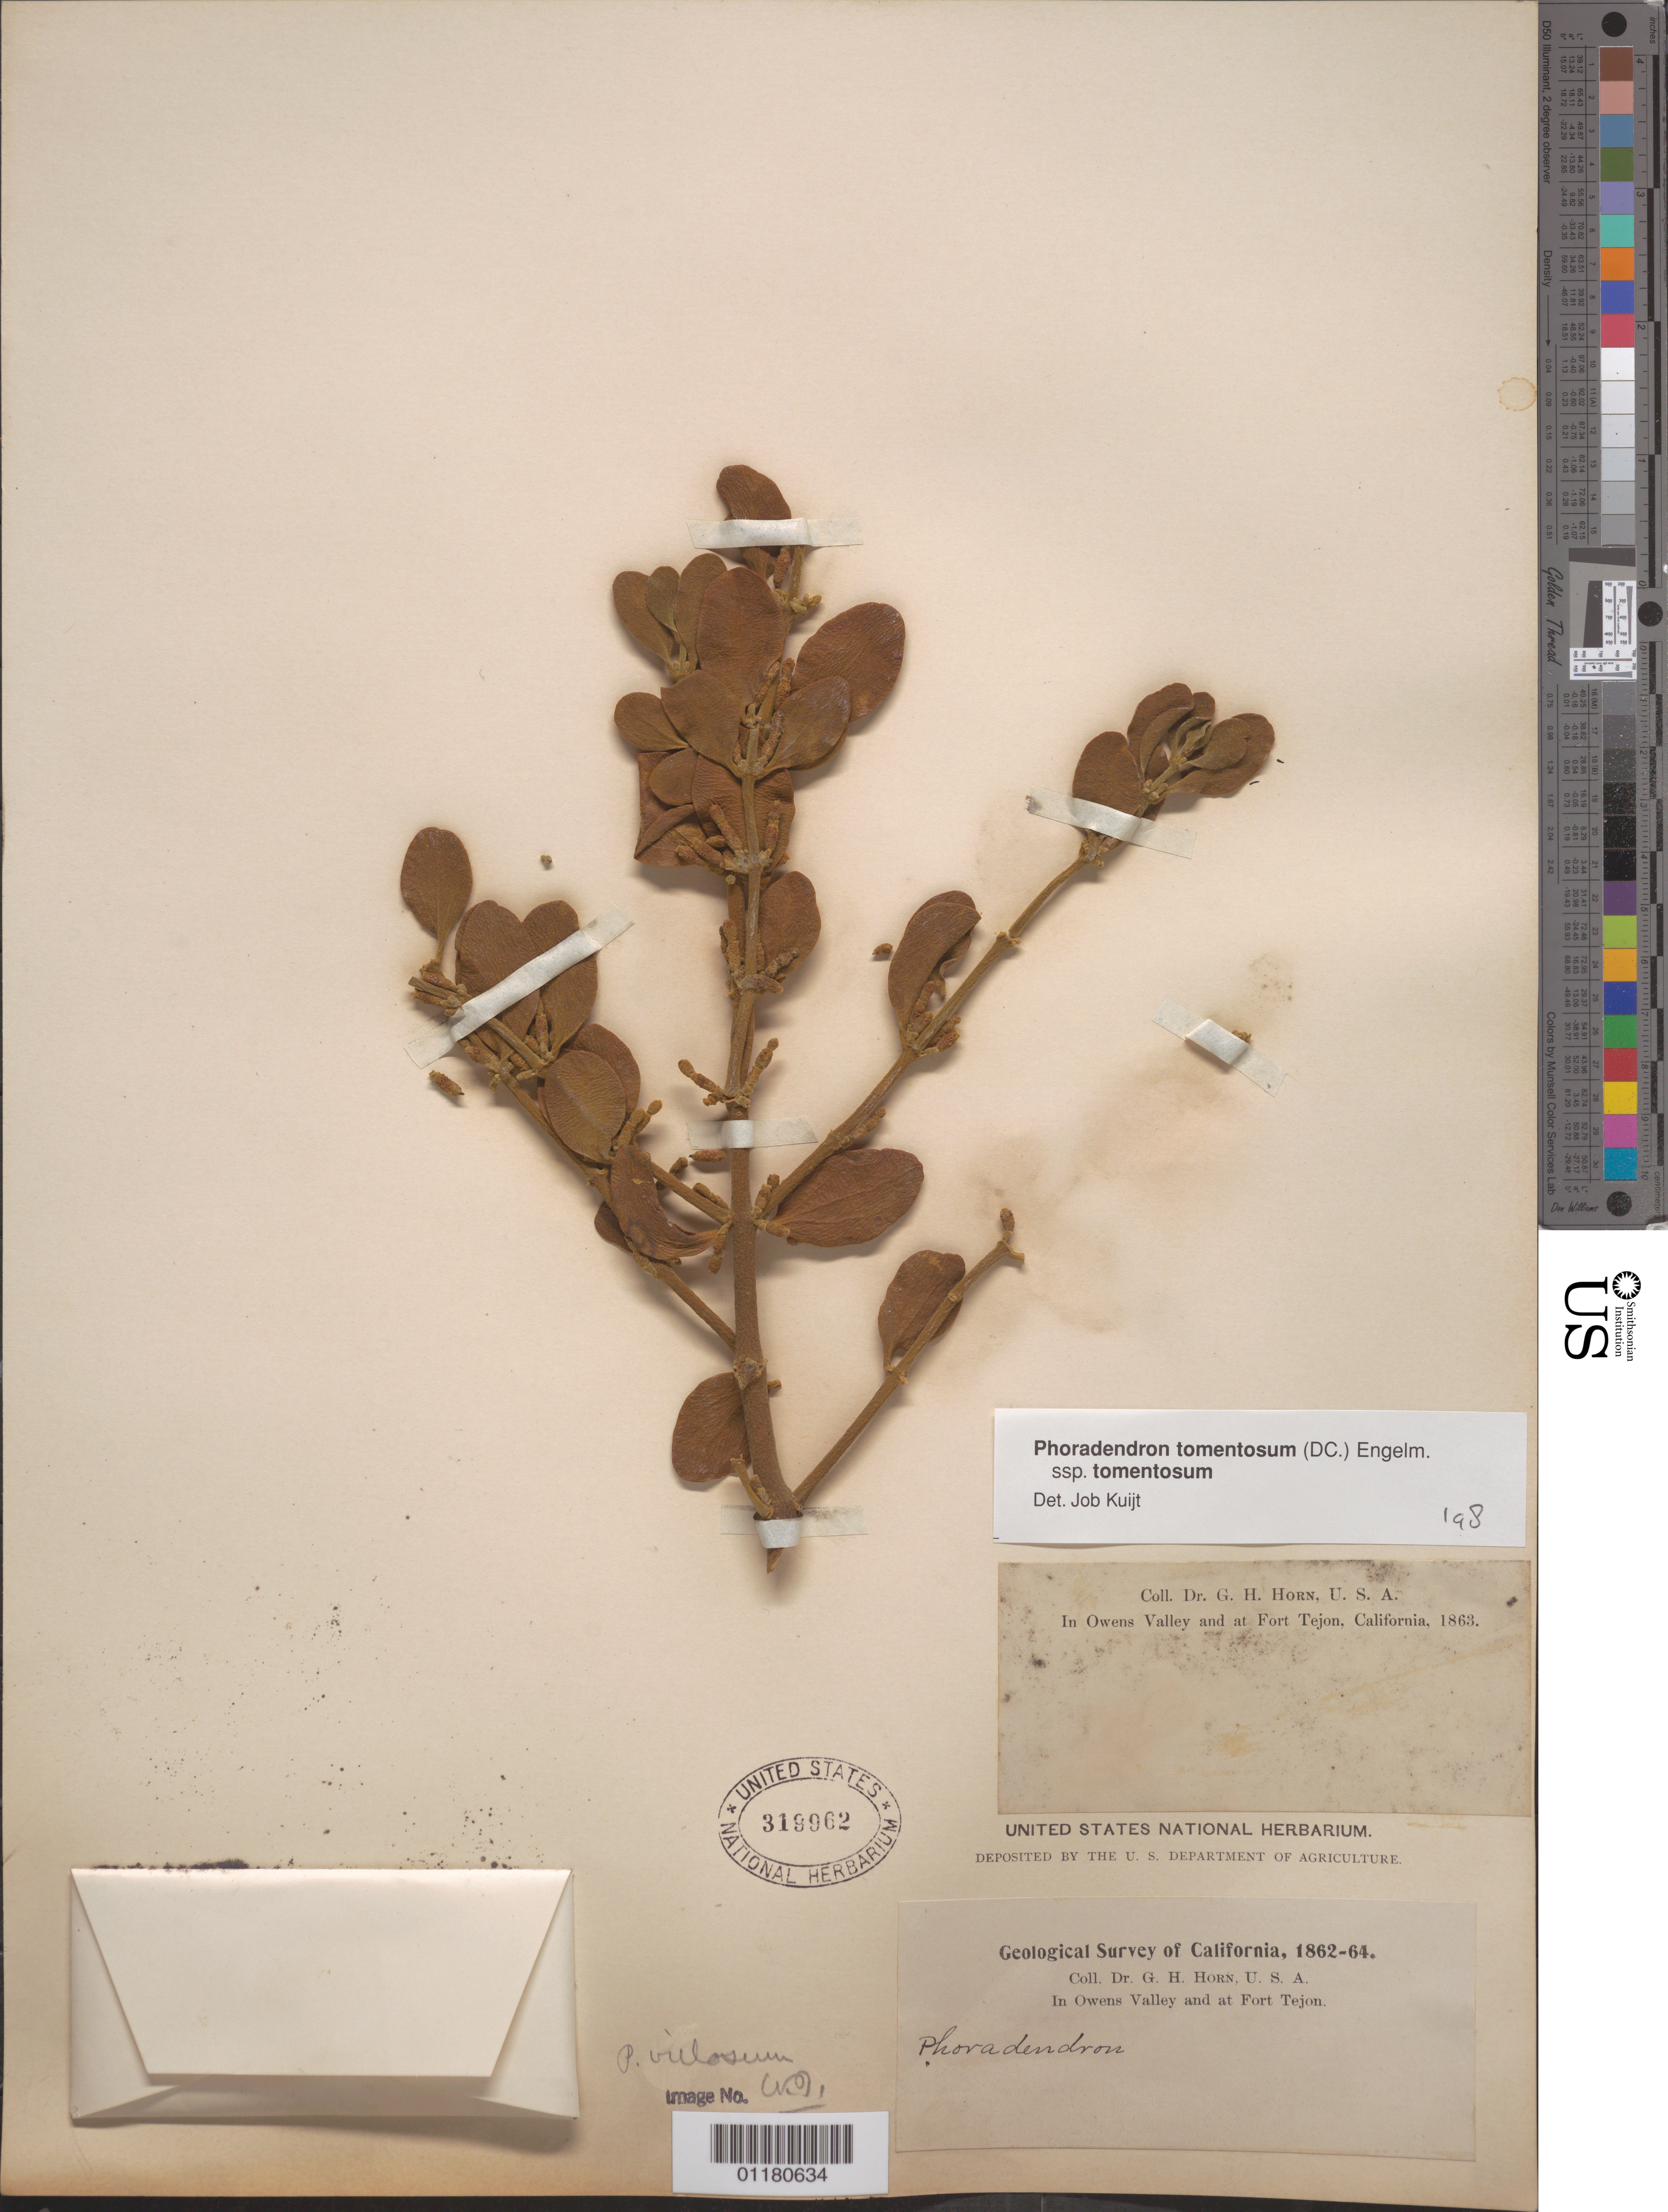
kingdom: Plantae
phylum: Tracheophyta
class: Magnoliopsida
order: Santalales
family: Viscaceae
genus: Phoradendron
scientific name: Phoradendron tomentosum subsp. tomentosum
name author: DC.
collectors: G. Horn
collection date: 1862/1864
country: United States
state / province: California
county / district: Kern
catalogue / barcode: US 319962